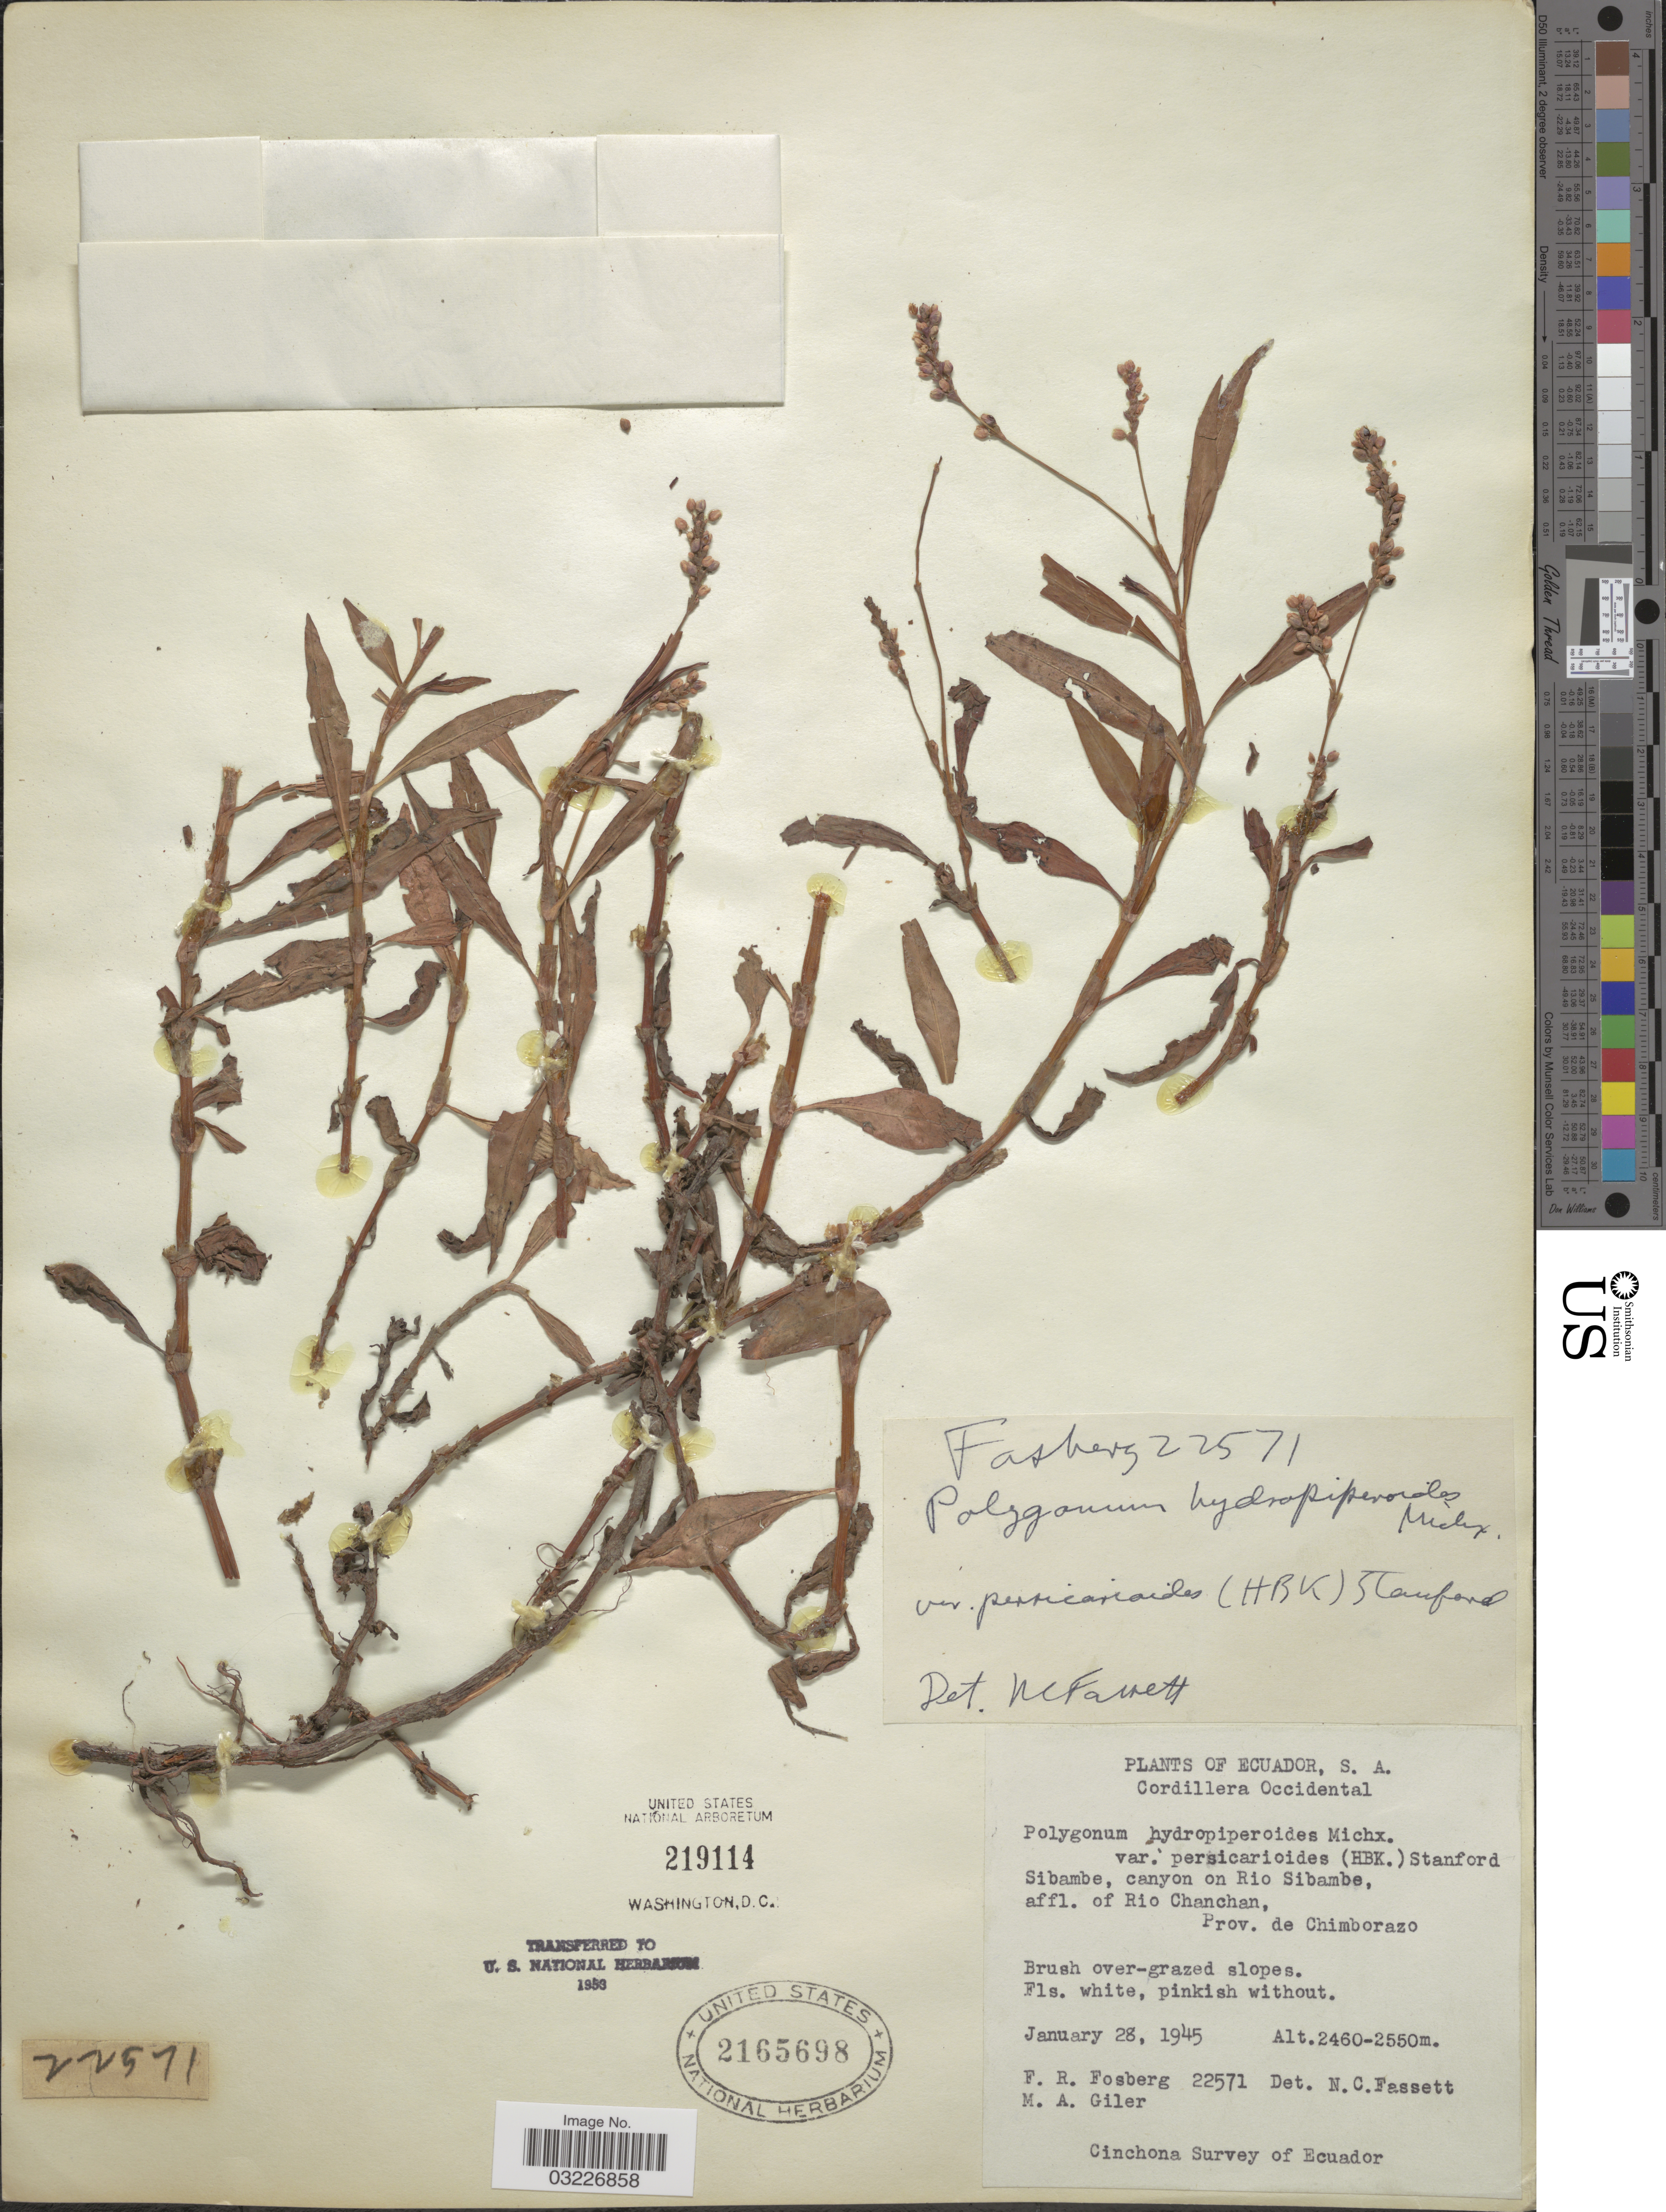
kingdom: Plantae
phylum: Tracheophyta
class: Magnoliopsida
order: Caryophyllales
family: Polygonaceae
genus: Polygonum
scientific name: Polygonum hydropiperoides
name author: Michx.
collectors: F. R. Fosberg & M. Giler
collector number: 22571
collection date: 1945-01-28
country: Ecuador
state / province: Chimborazo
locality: Cordillera Occidental, Sibambe, canyon on Rio Sibambe, affl. of Rio Chanchan.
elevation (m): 2460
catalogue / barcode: US 2165698